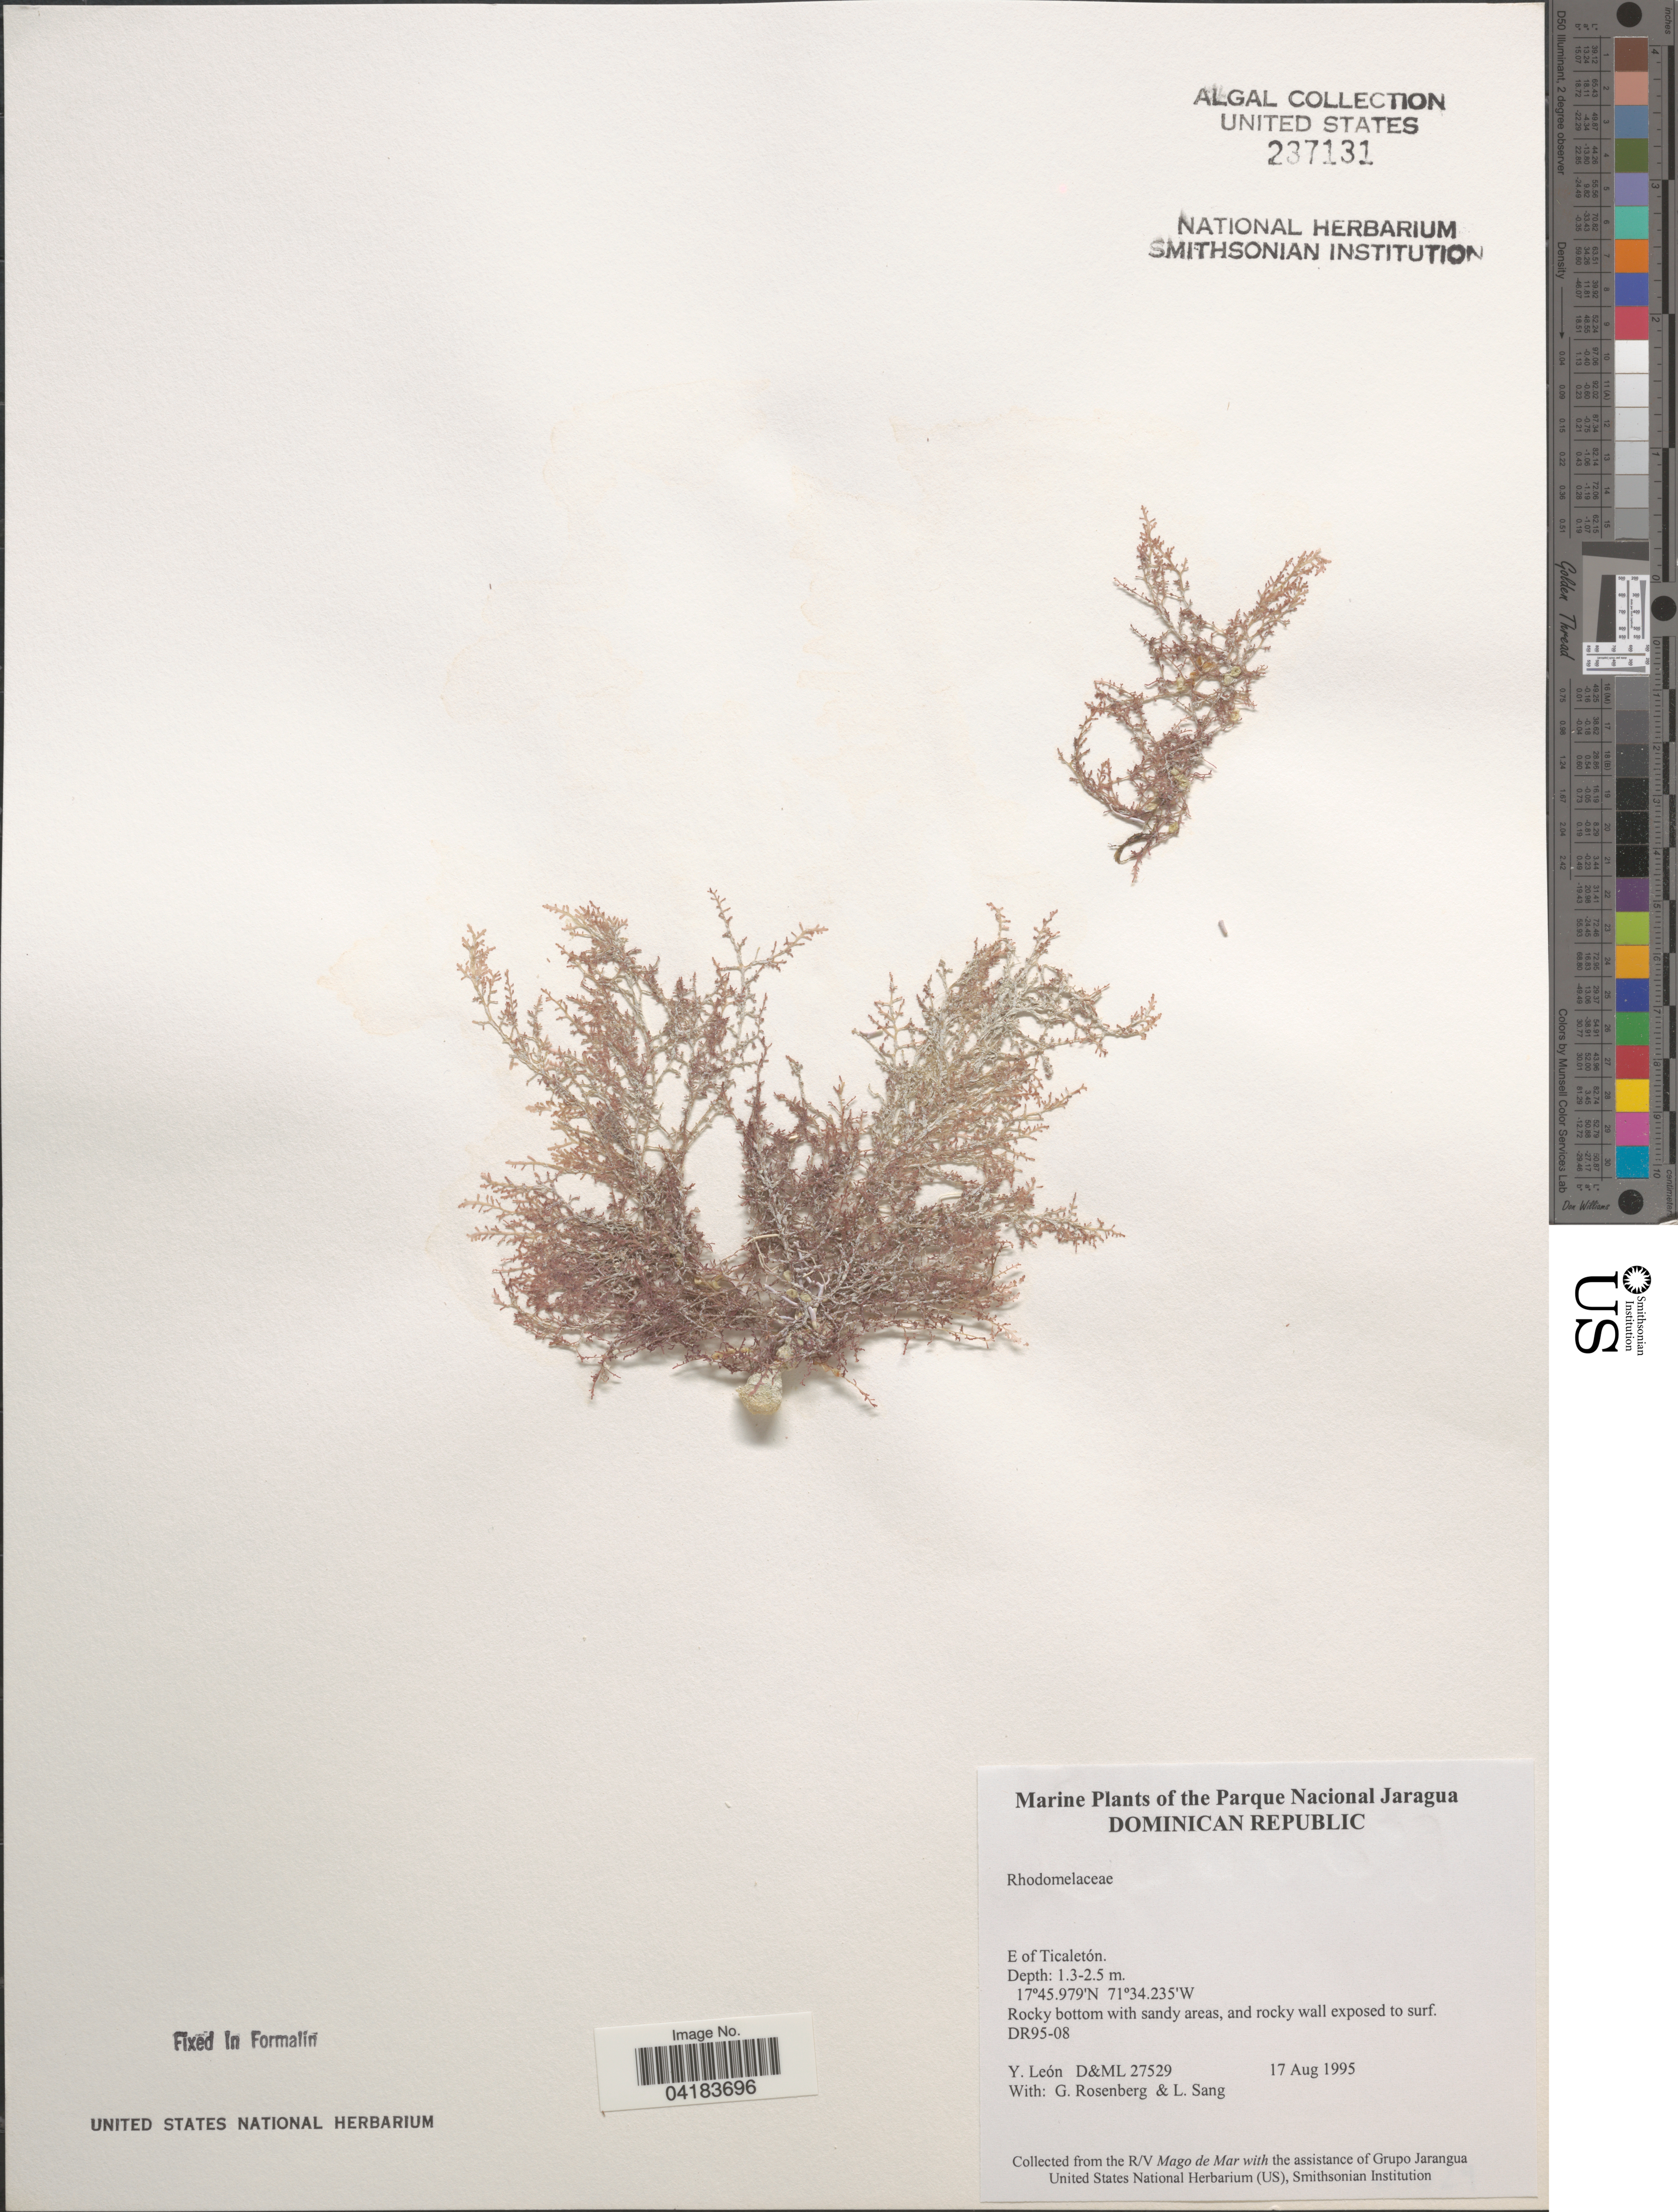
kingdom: Plantae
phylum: Rhodophyta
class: Florideophyceae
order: Ceramiales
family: Rhodomelaceae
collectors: Y. León, G. Rosenberg & L. Sang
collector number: D&ML27529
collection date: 1995-08-17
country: Dominican Republic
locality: The Parque Nacional Jaragua. E of Ticaletón.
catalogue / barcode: US 237131